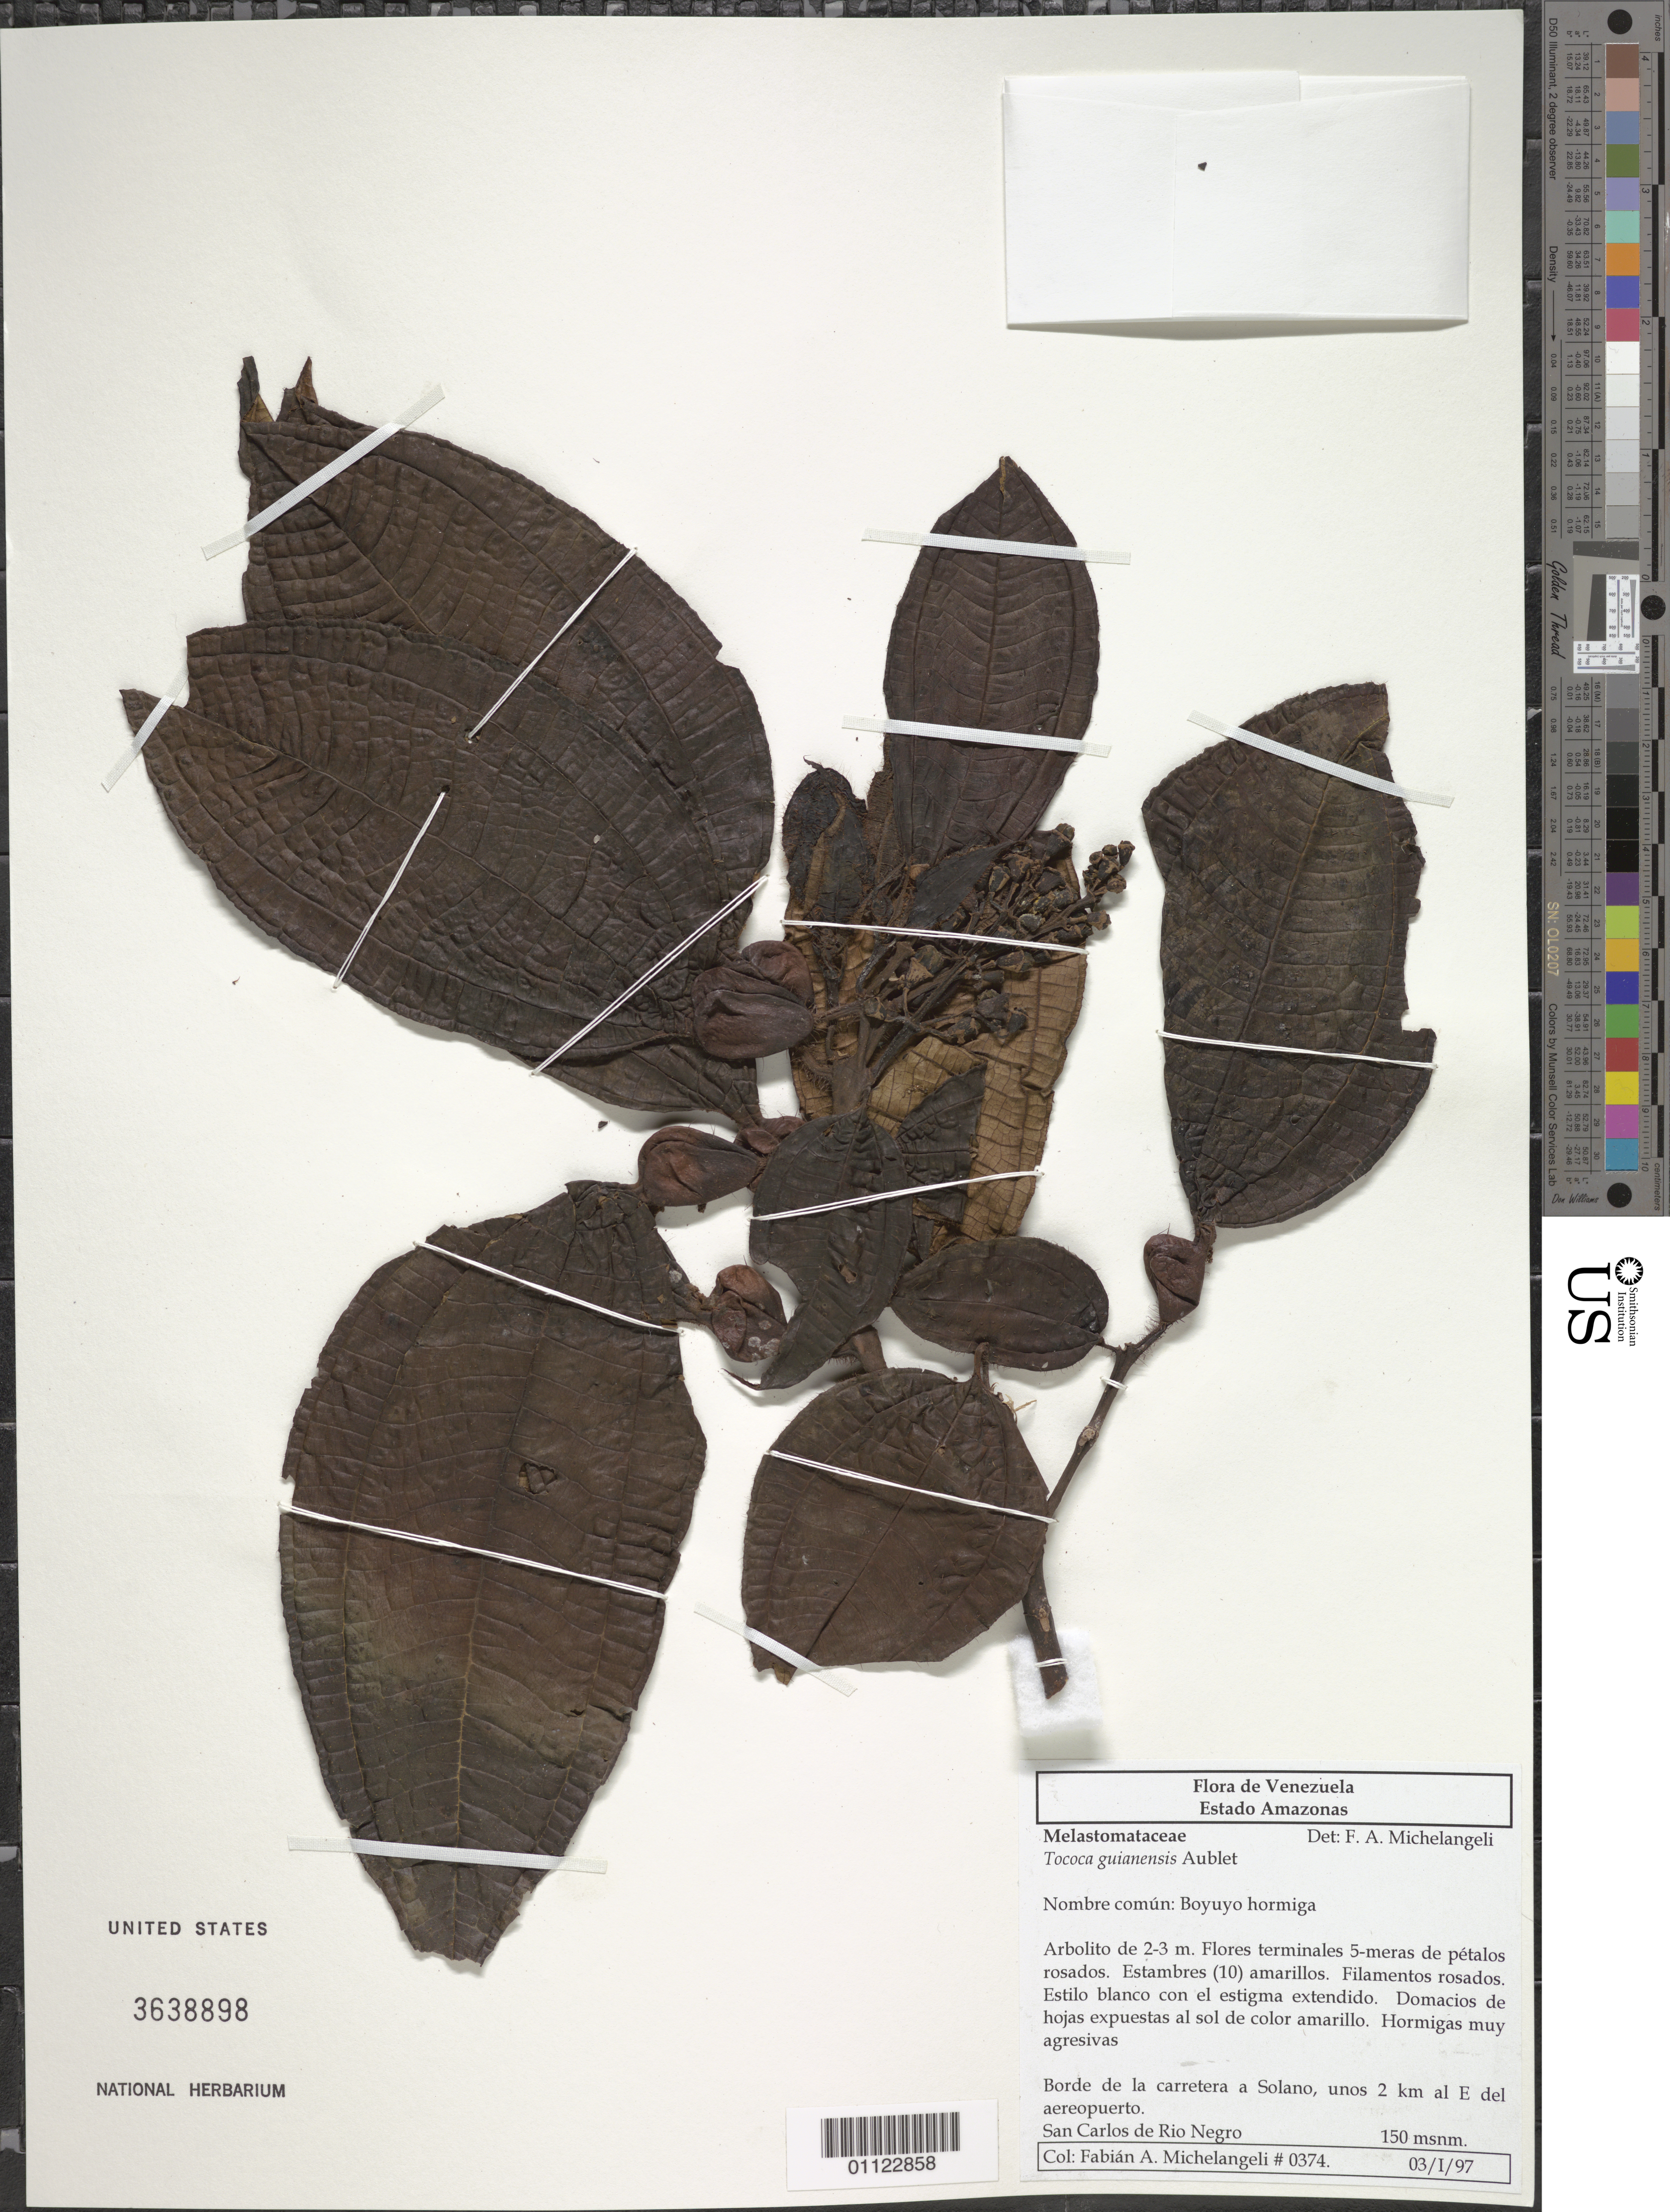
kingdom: Plantae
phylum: Tracheophyta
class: Magnoliopsida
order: Myrtales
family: Melastomataceae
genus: Tococa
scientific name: Tococa guianensis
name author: Aubl.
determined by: Michelangeli, F. A.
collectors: F. A. Michelangeli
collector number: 374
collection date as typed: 3-Jan-97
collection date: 1997-01-03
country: Venezuela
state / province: Amazonas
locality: San Carlos de Río Negro, borde de la carretera a Solano, unos 2 km al E del aereopuerto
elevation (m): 150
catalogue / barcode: US 3638898